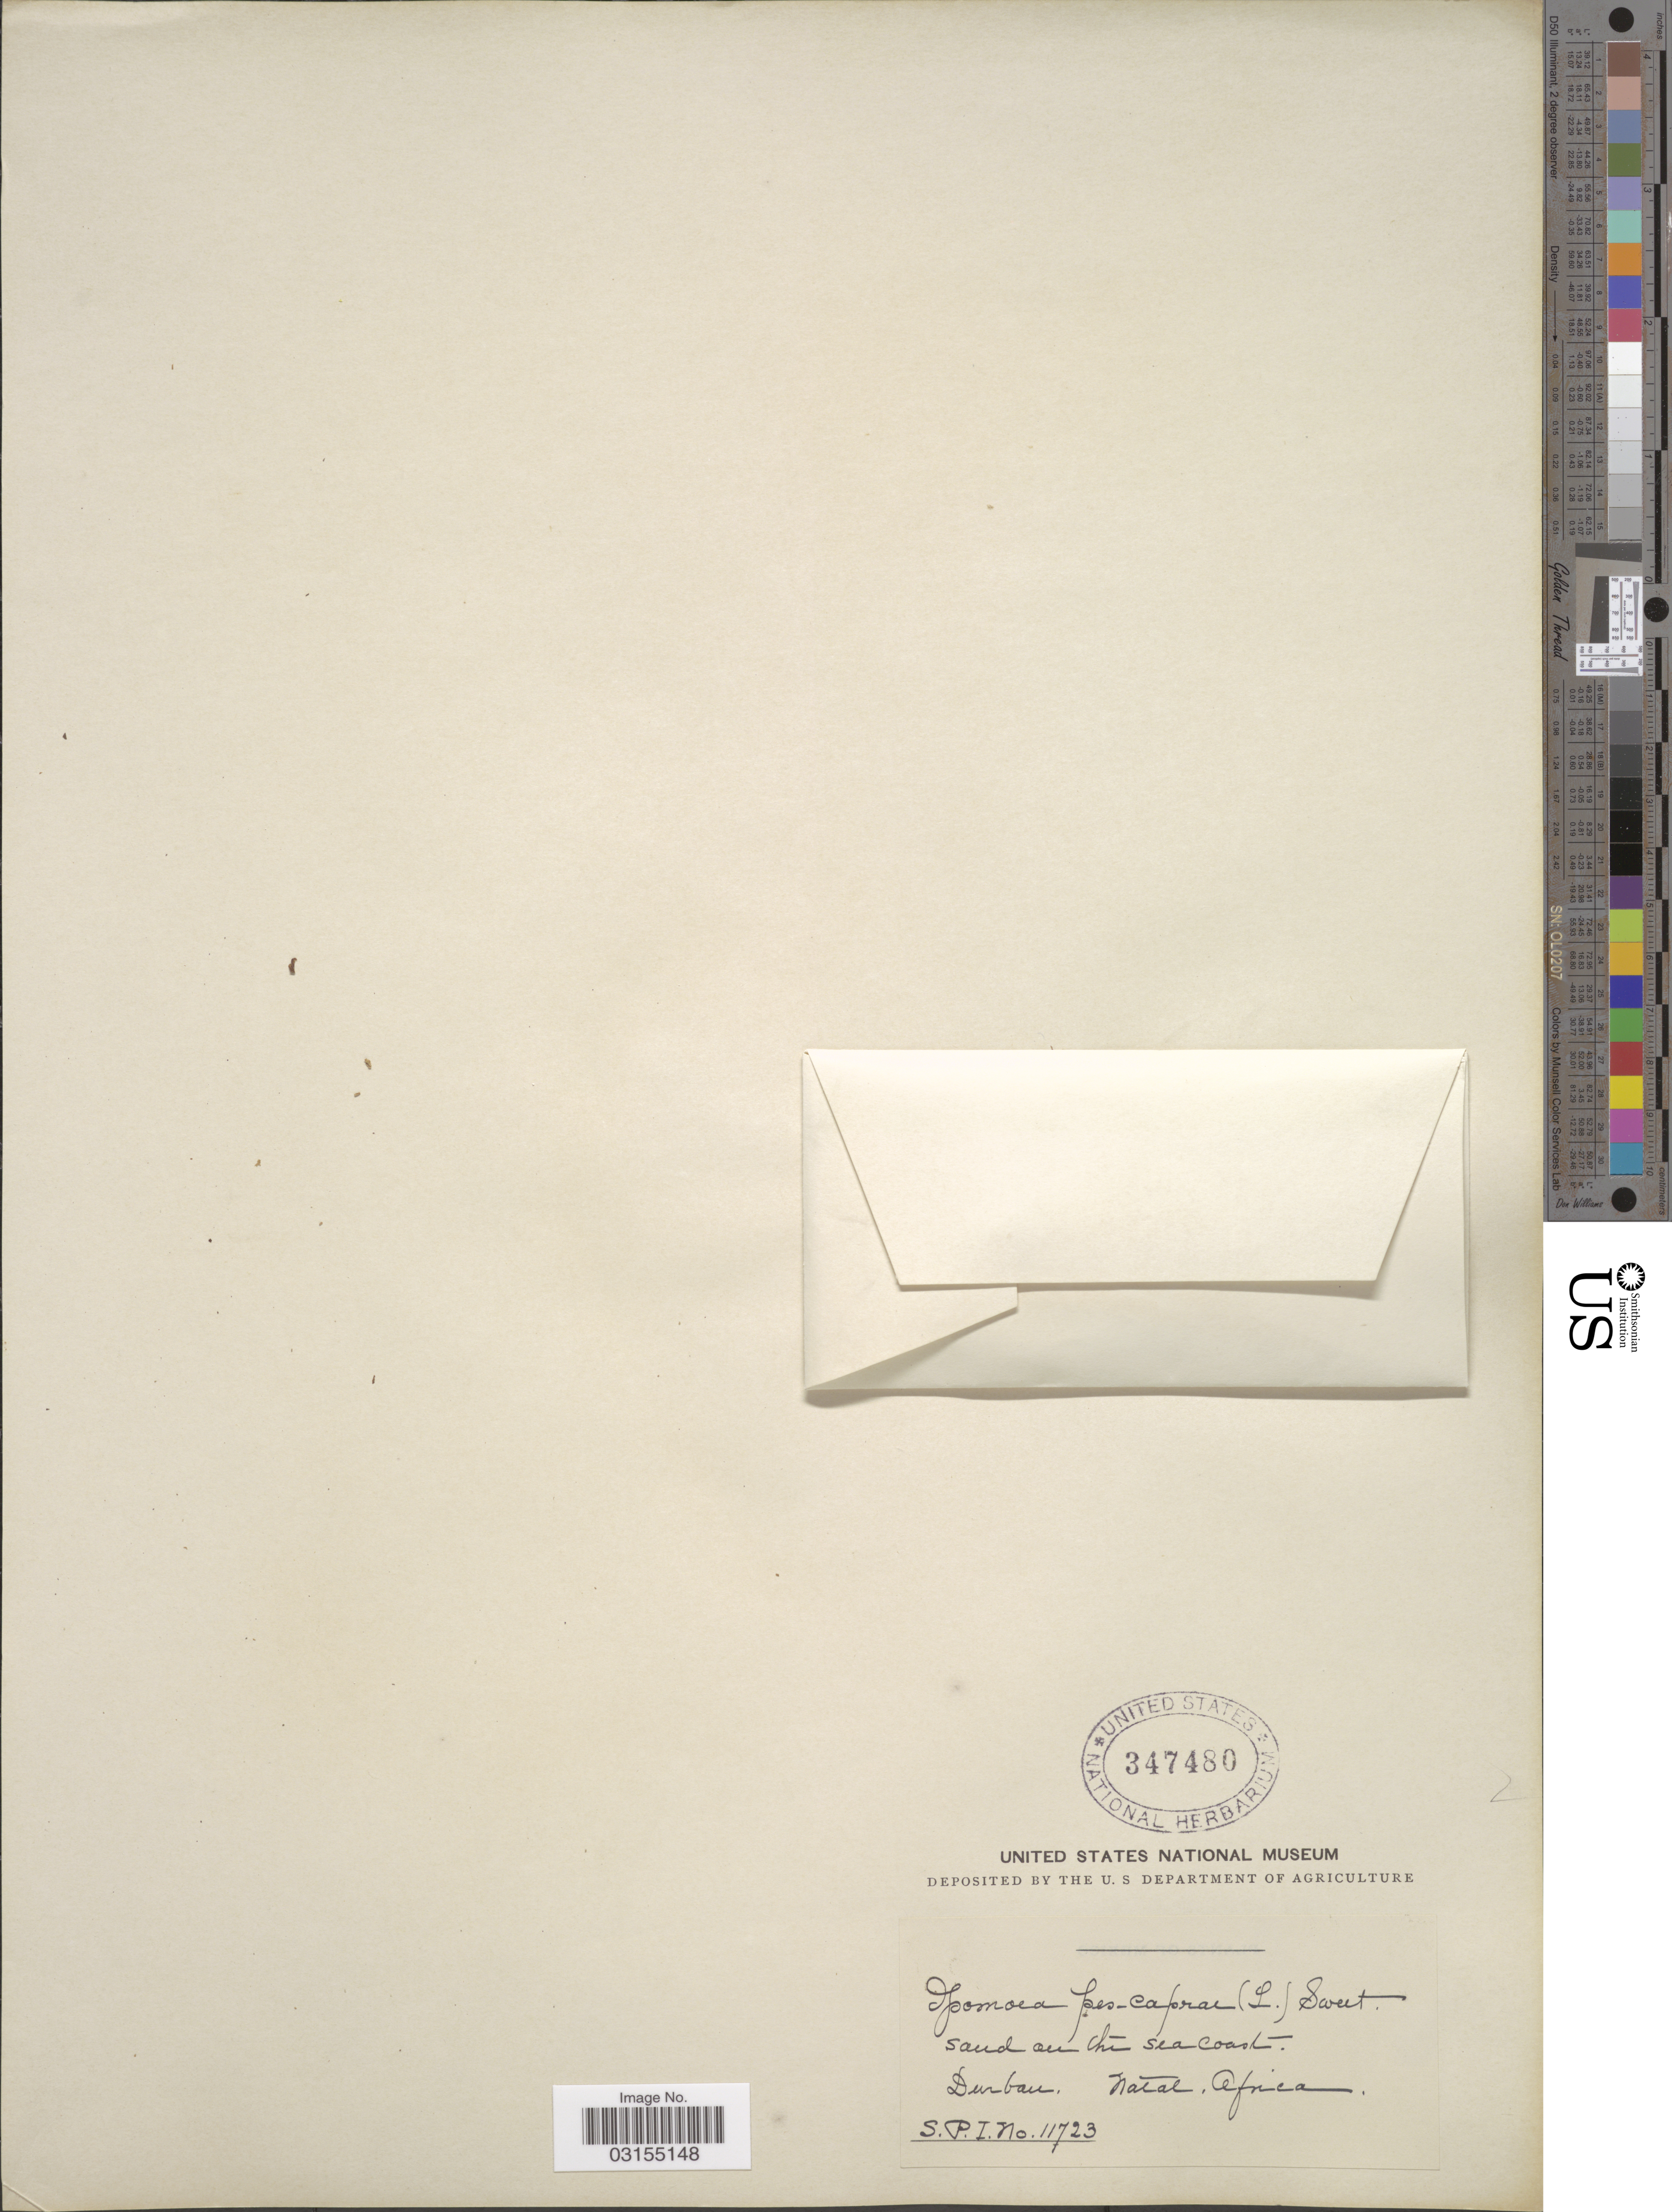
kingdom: Plantae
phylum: Tracheophyta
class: Magnoliopsida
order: Solanales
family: Convolvulaceae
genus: Ipomoea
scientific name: Ipomoea pes-caprae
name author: (L.) R. Br.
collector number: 11723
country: South Africa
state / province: KwaZulu-Natal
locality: Durban, Natal.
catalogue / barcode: US 347480